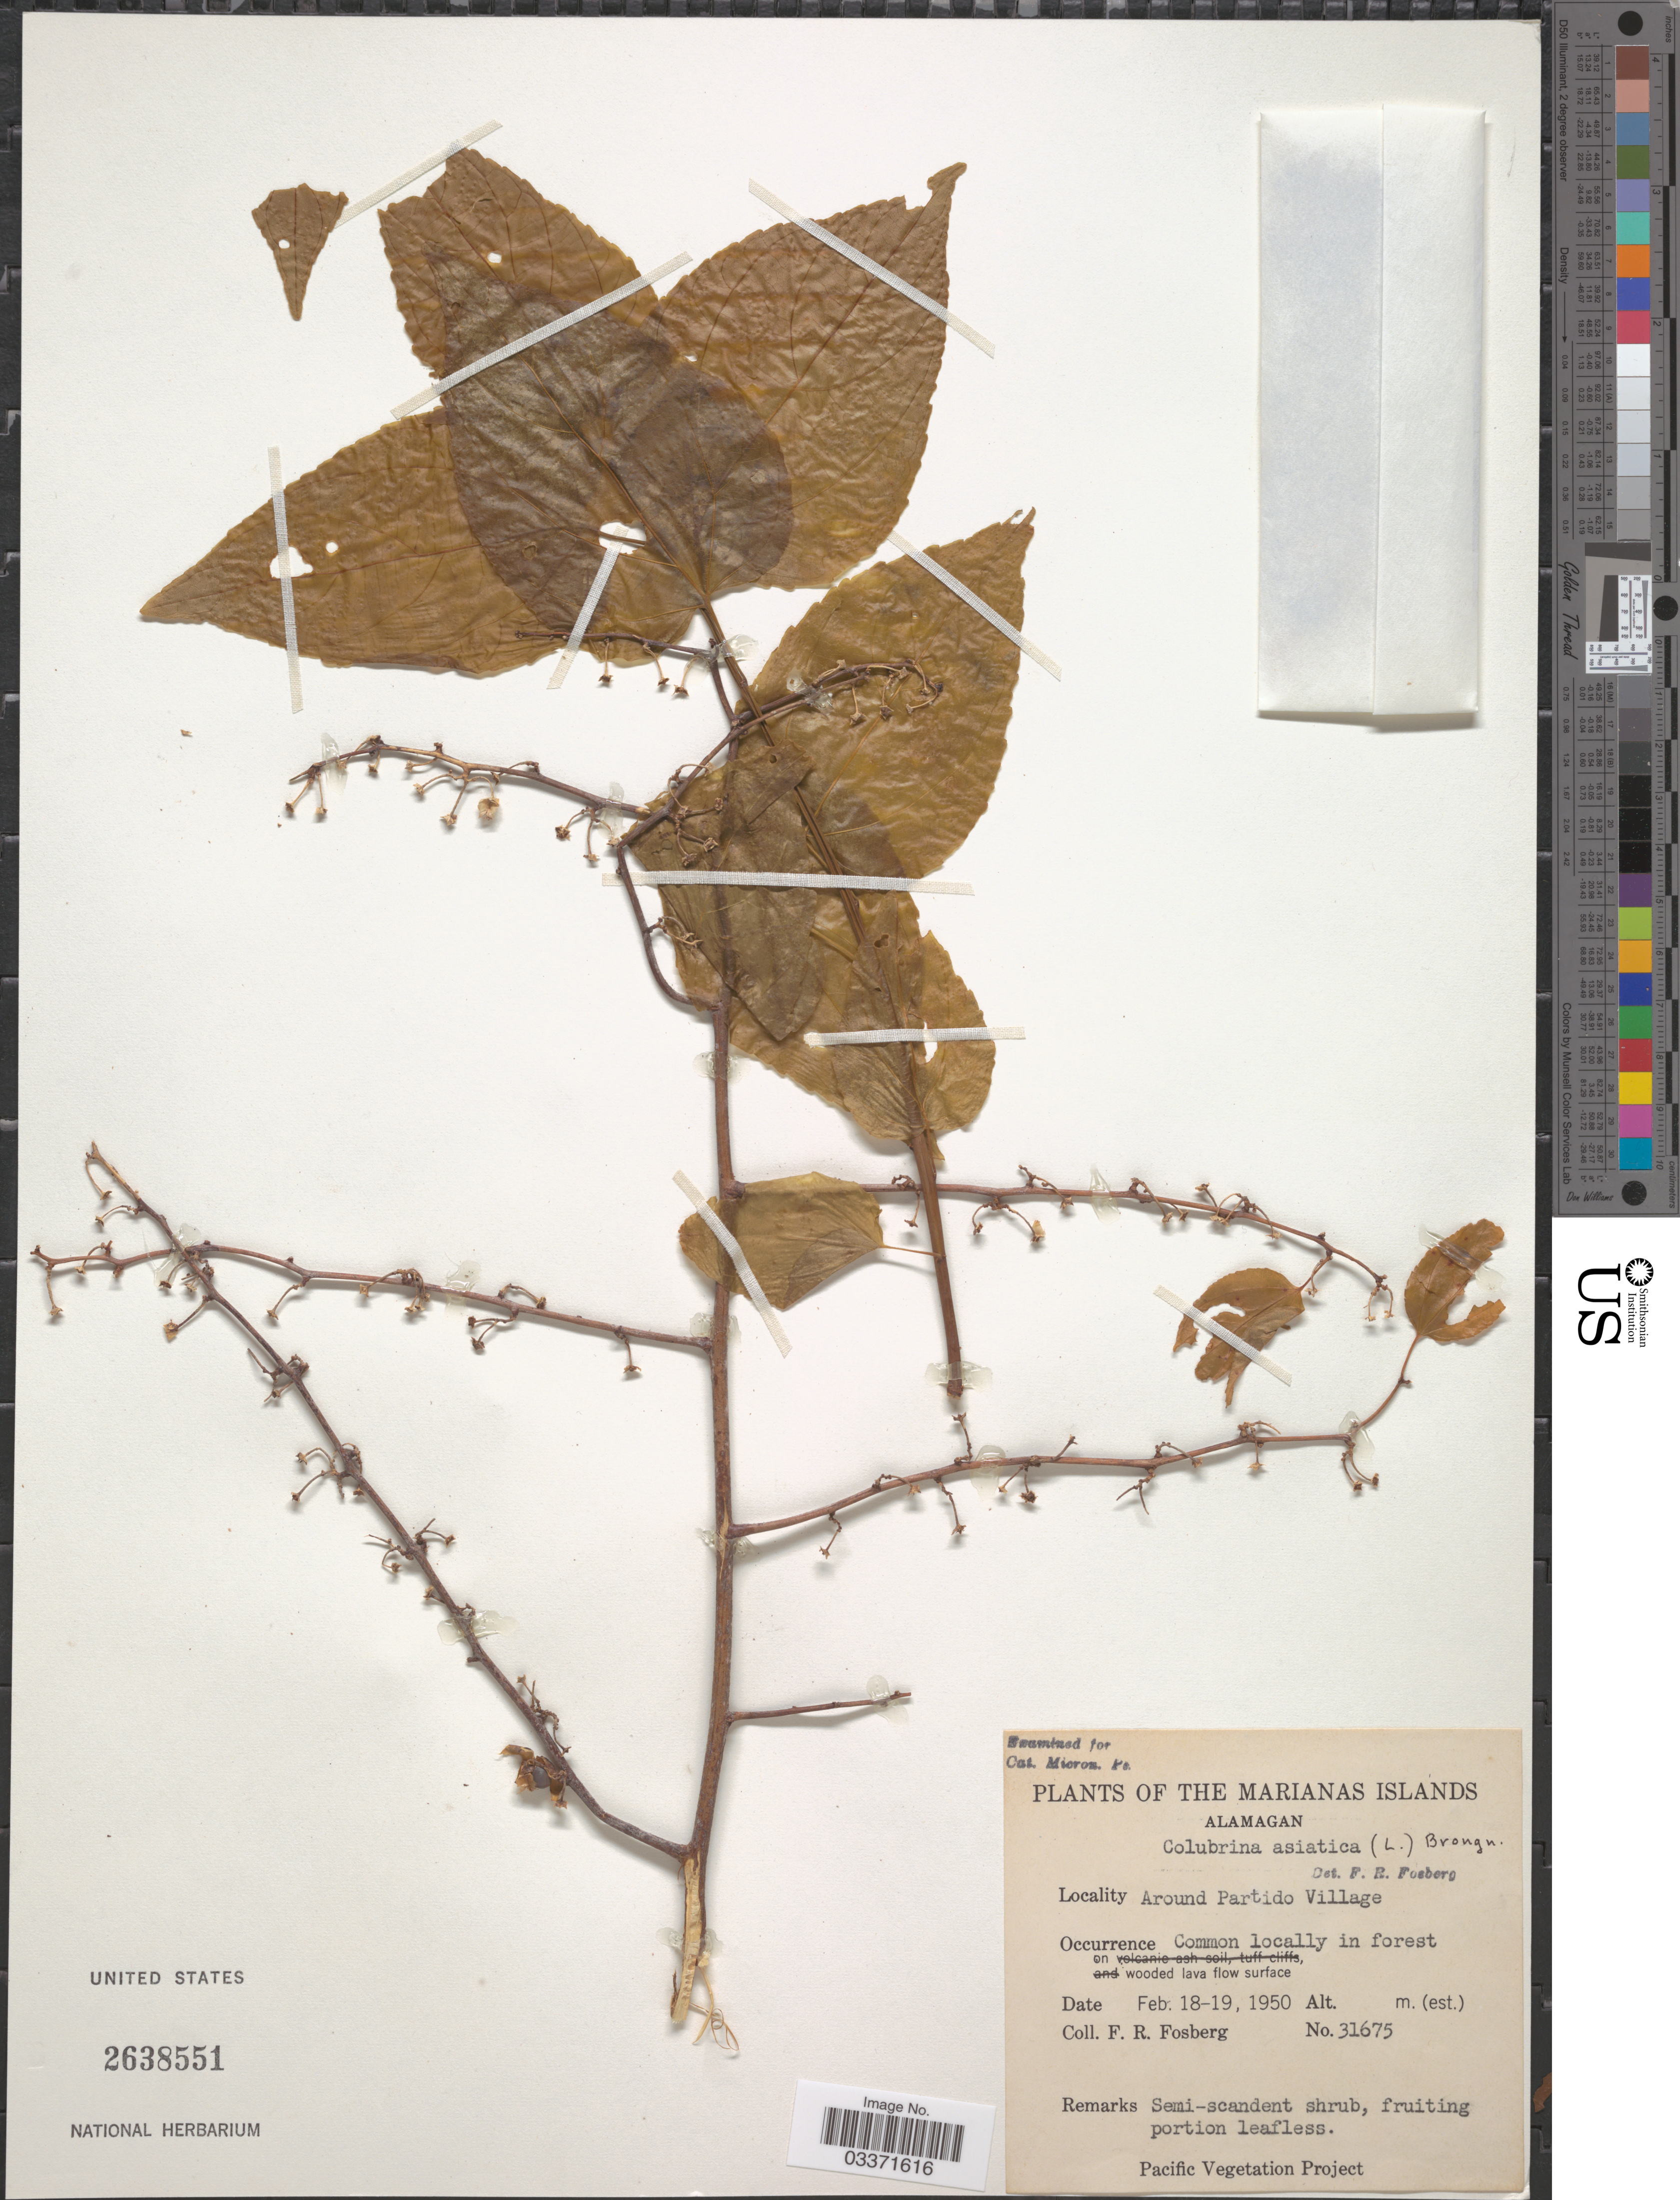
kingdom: Plantae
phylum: Tracheophyta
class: Magnoliopsida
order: Rosales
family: Rhamnaceae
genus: Colubrina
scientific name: Colubrina asiatica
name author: (L.) Brongn.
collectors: F. R. Fosberg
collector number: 31675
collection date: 1950-02-18/1950-02-19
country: Northern Mariana Islands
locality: The Marianas Islands, Alamagan, Around Partido Village.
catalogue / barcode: US 2638551